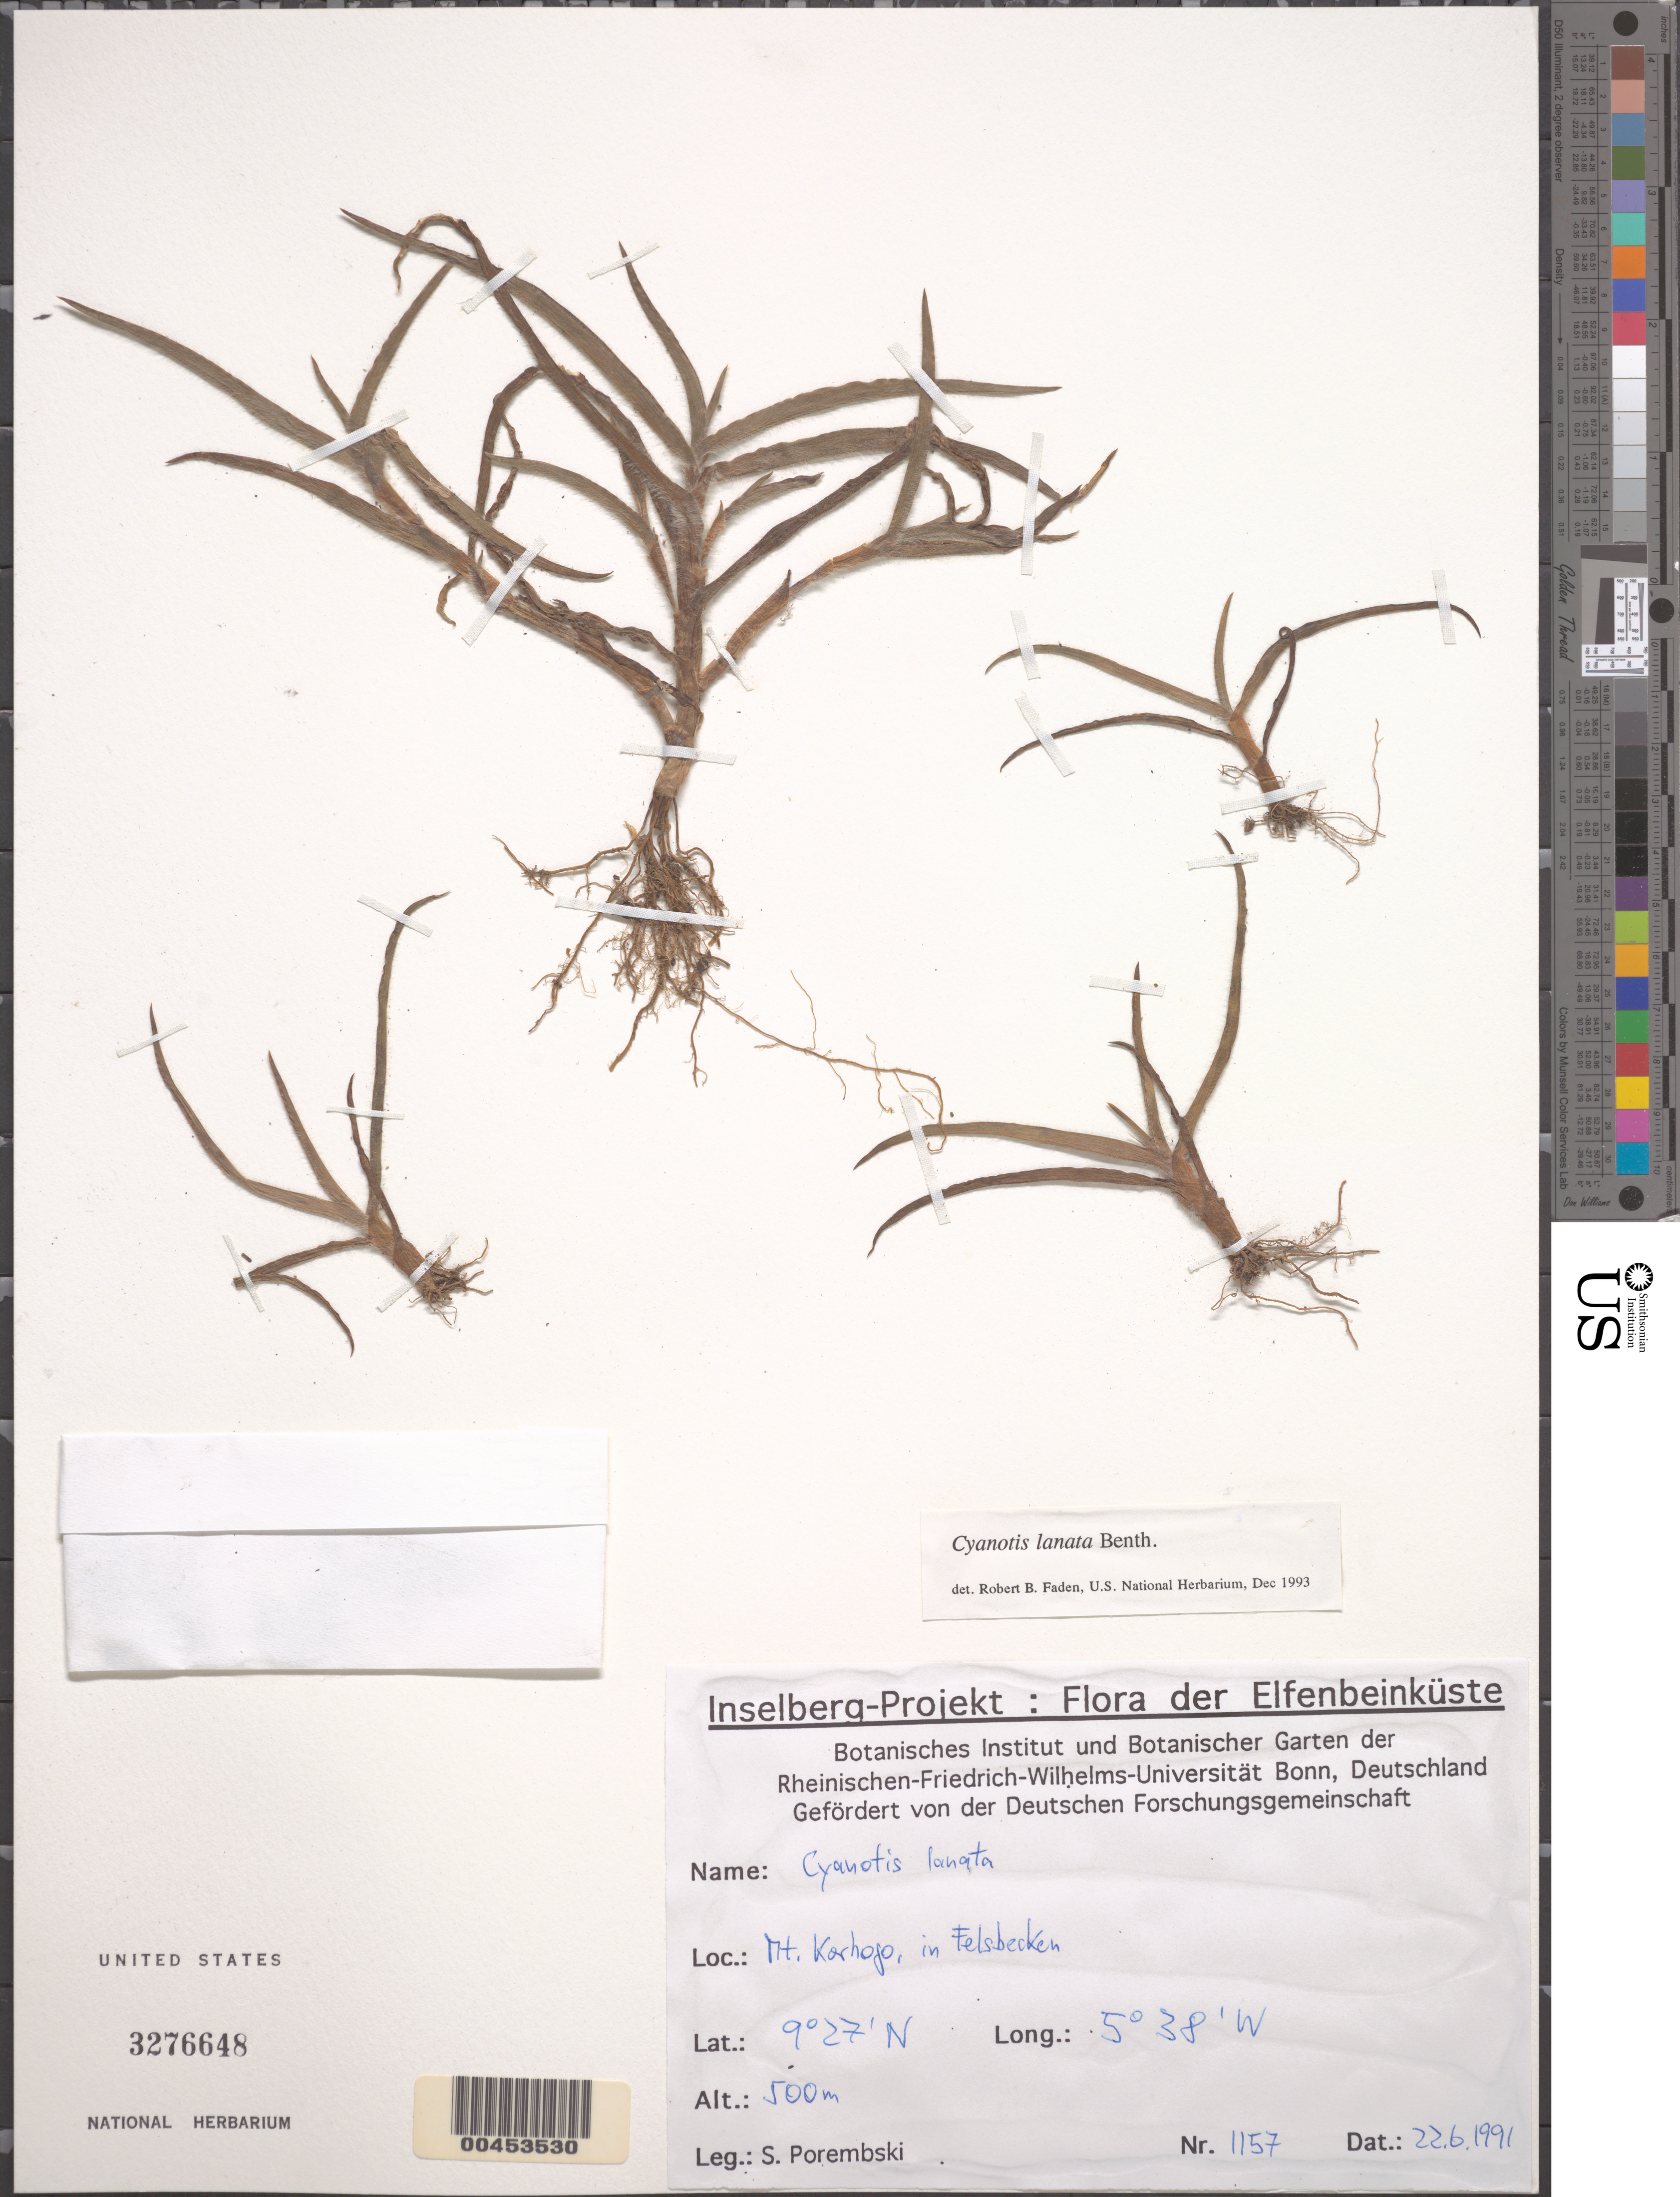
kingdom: Plantae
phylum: Tracheophyta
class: Liliopsida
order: Commelinales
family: Commelinaceae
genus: Cyanotis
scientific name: Cyanotis lanata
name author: Benth.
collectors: S. Porembski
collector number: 1157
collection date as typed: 22 Jun 1991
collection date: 1991-06-22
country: Ivory Coast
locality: Mt Korhop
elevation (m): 500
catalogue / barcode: US 3276648